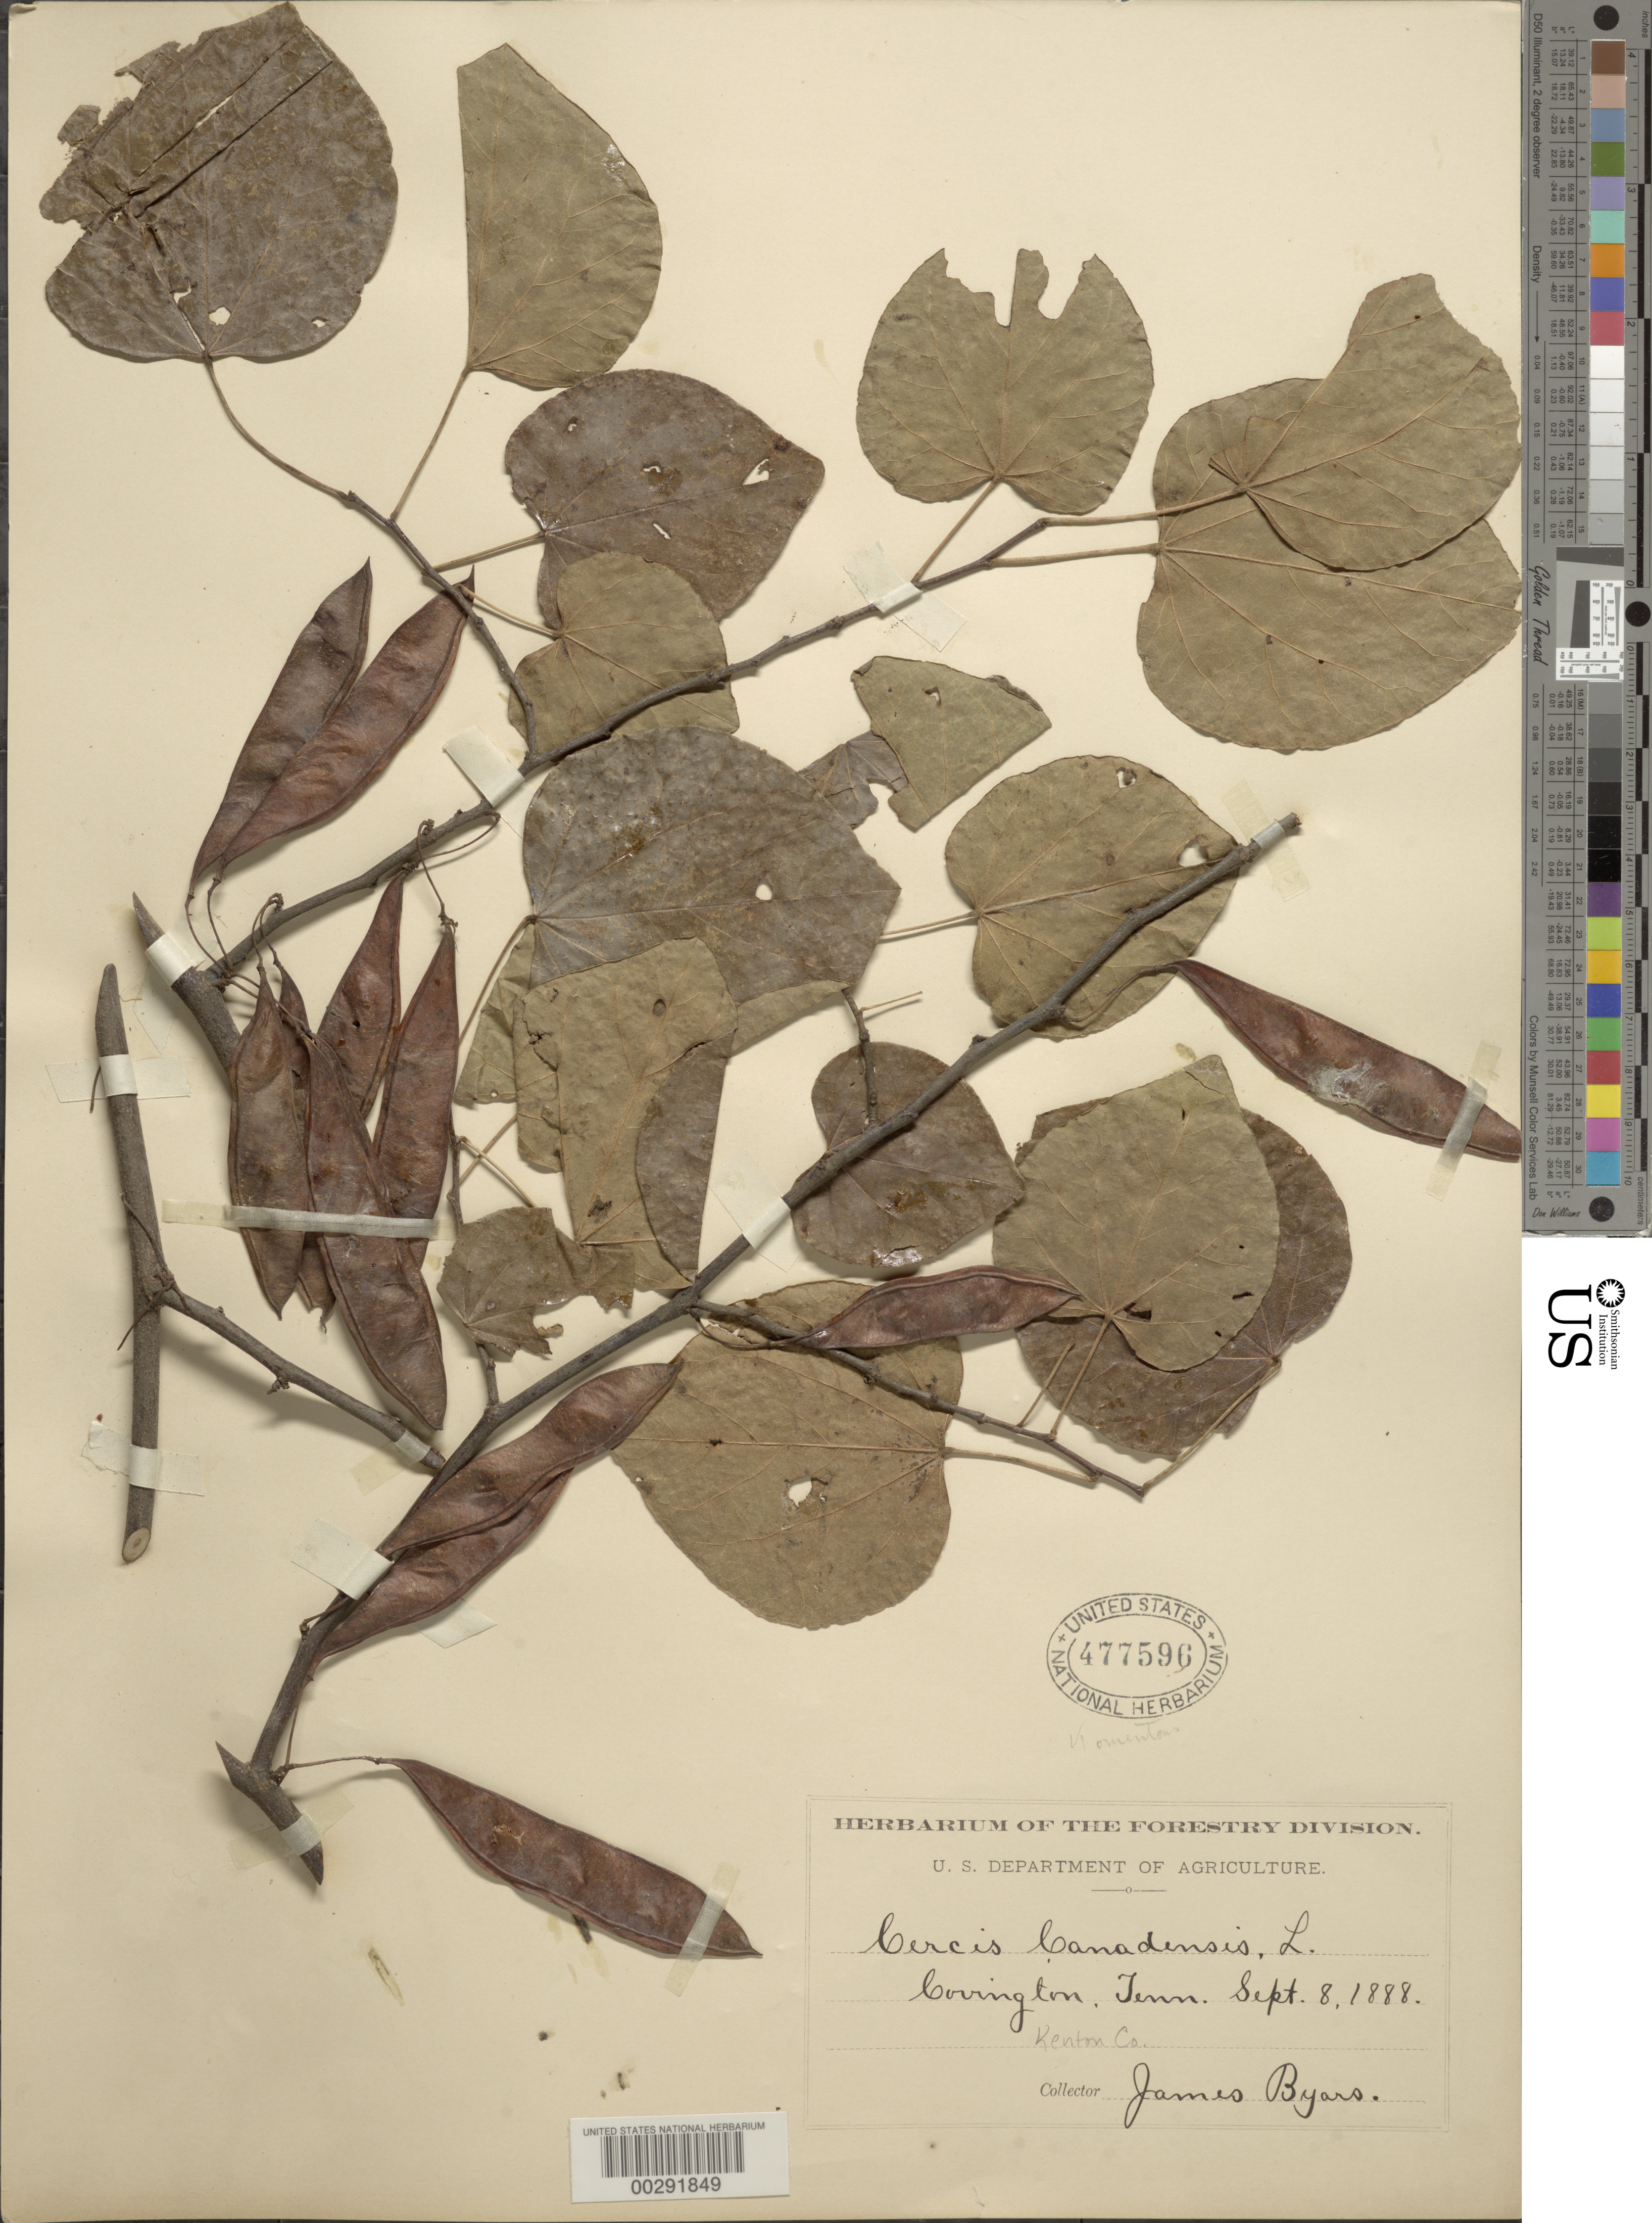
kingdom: Plantae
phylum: Tracheophyta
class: Magnoliopsida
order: Fabales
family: Fabaceae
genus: Cercis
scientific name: Cercis canadensis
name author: L.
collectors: J. Byors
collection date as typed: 08 Sep 1888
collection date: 1888-09-08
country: United States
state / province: Kentucky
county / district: Kenton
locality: Near covington. [state orignally recorded as tennessee.]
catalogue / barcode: US 477596